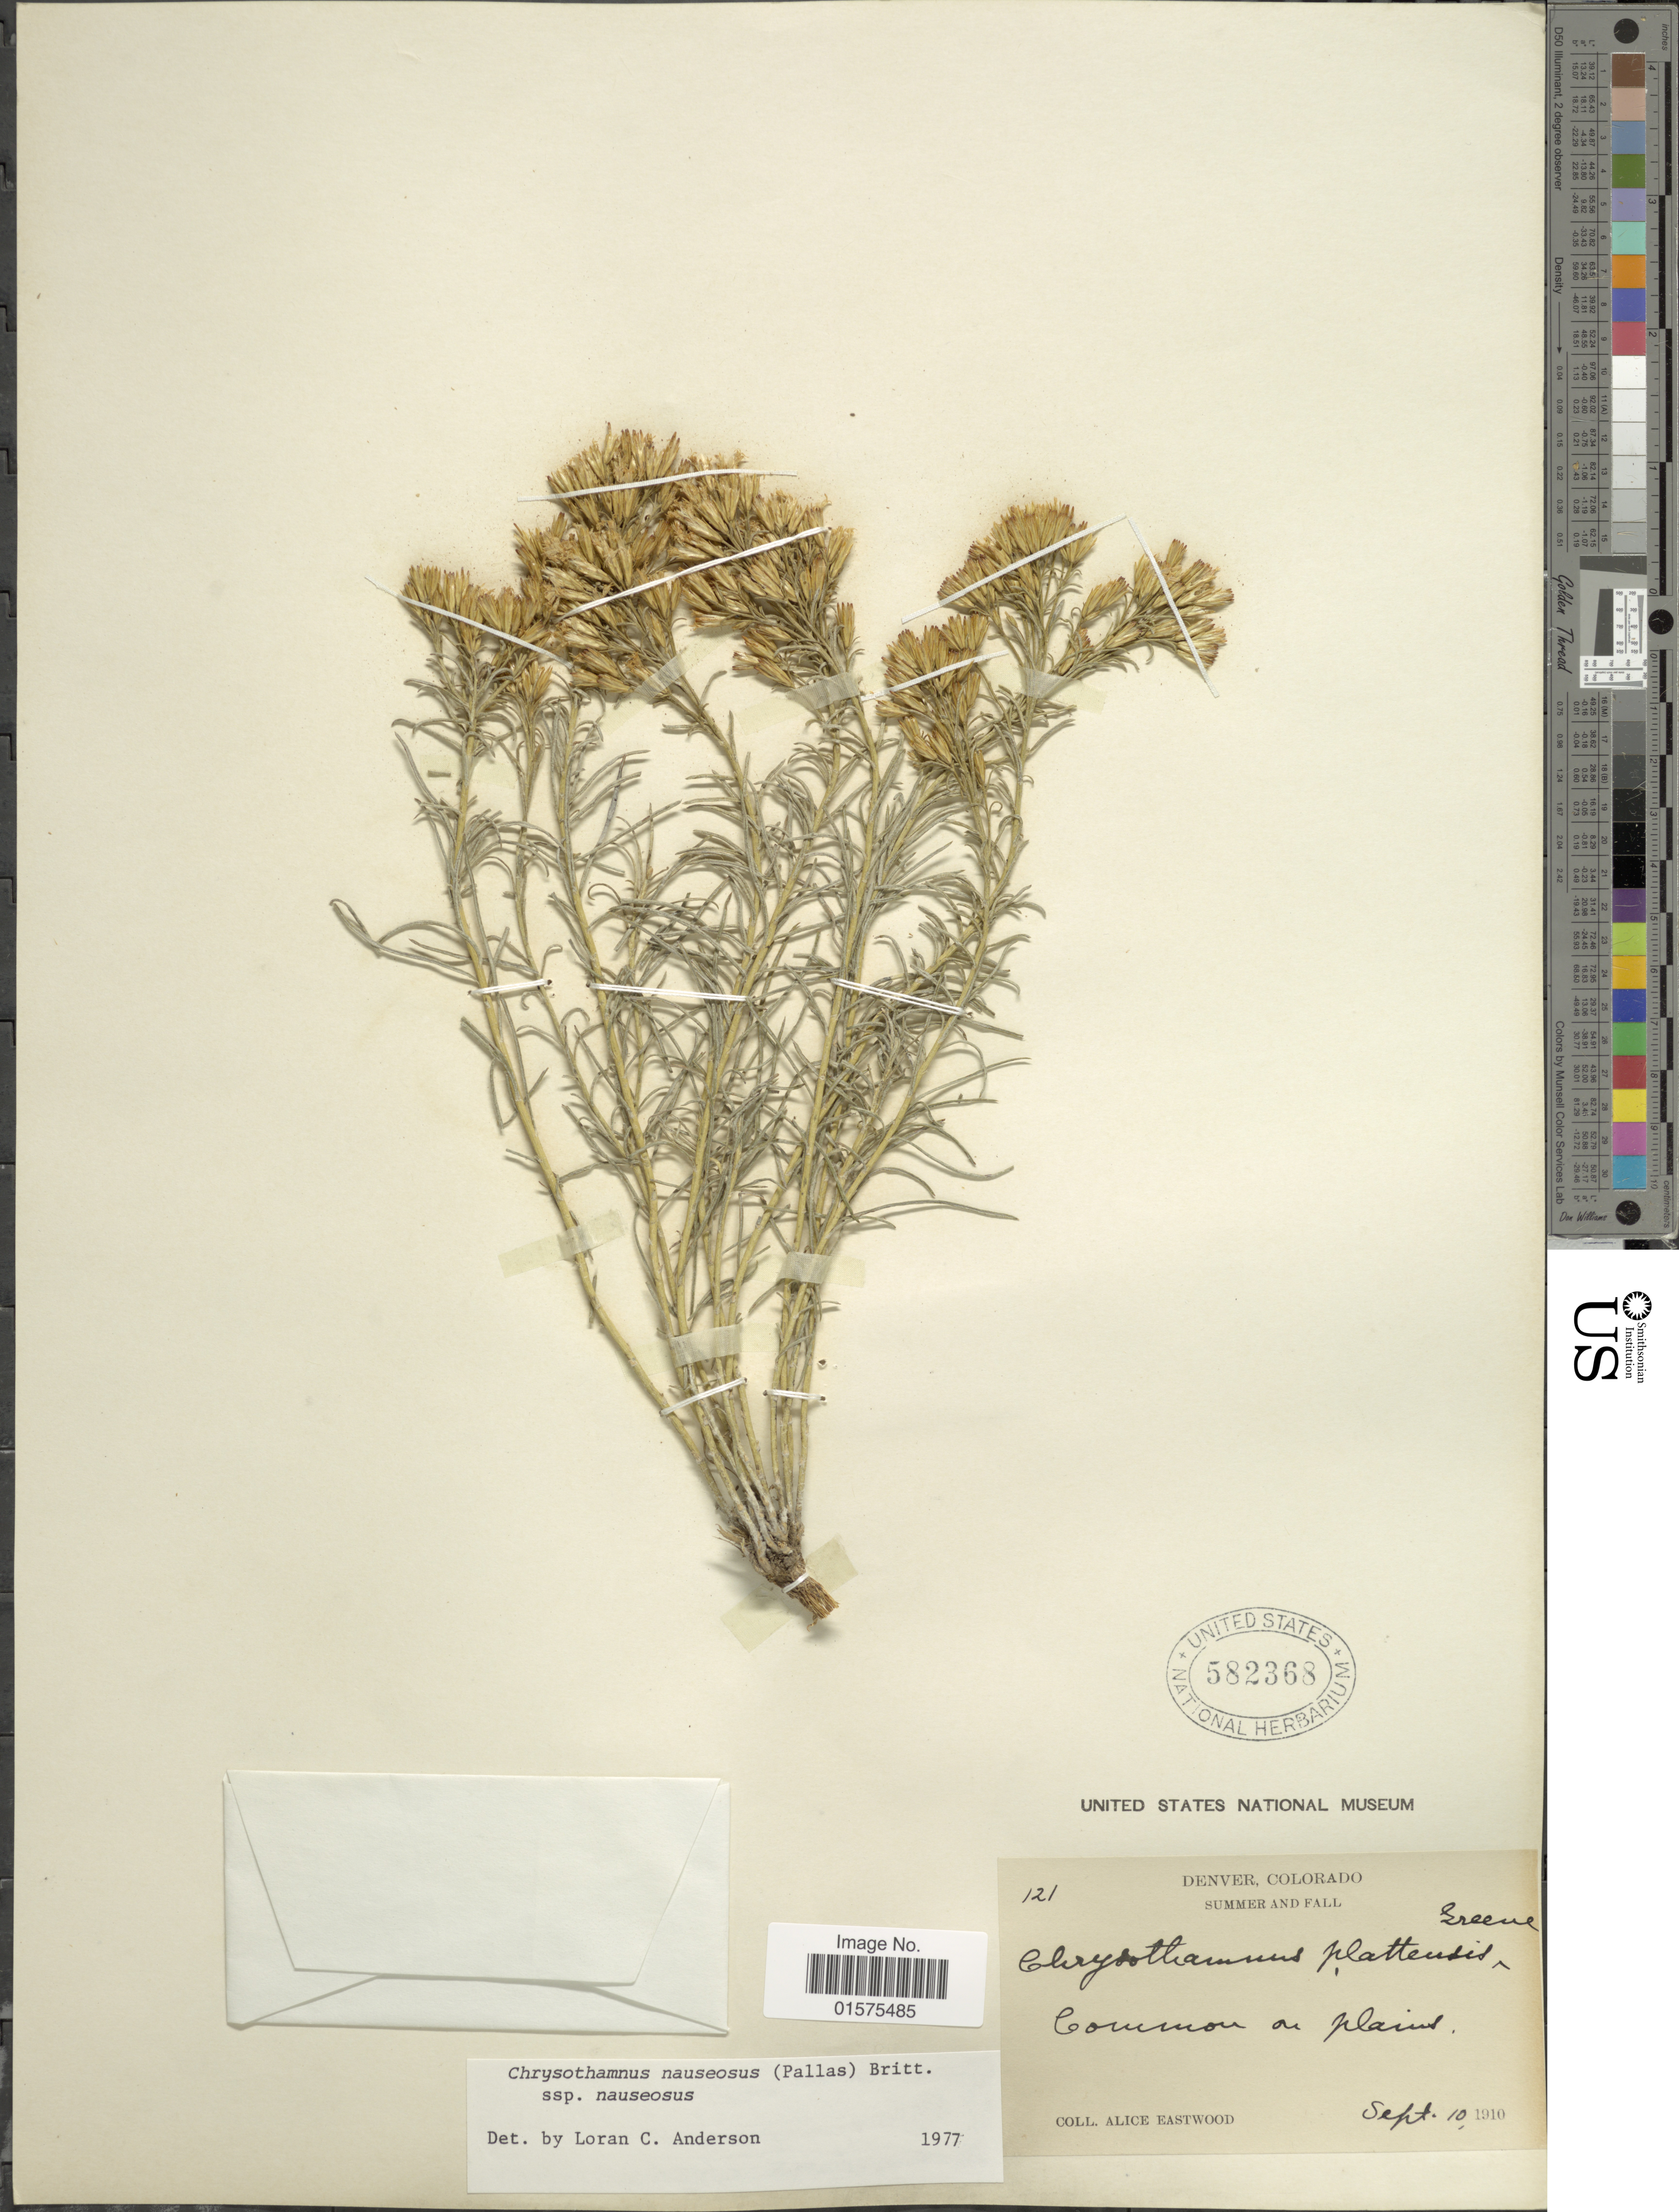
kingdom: Plantae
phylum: Tracheophyta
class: Magnoliopsida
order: Asterales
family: Asteraceae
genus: Ericameria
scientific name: Ericameria nauseosa var. nauseosa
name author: (Pall. ex Pursh) G.L. Nesom & G.I. Baird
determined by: Urbatsch, Lowell E., Curator (LSU), Louisiana State University (UNITED STATES)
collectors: A. Eastwood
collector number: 121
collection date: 1910-09-10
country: United States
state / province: Colorado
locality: Denver. Common on plains.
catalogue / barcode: US 582368